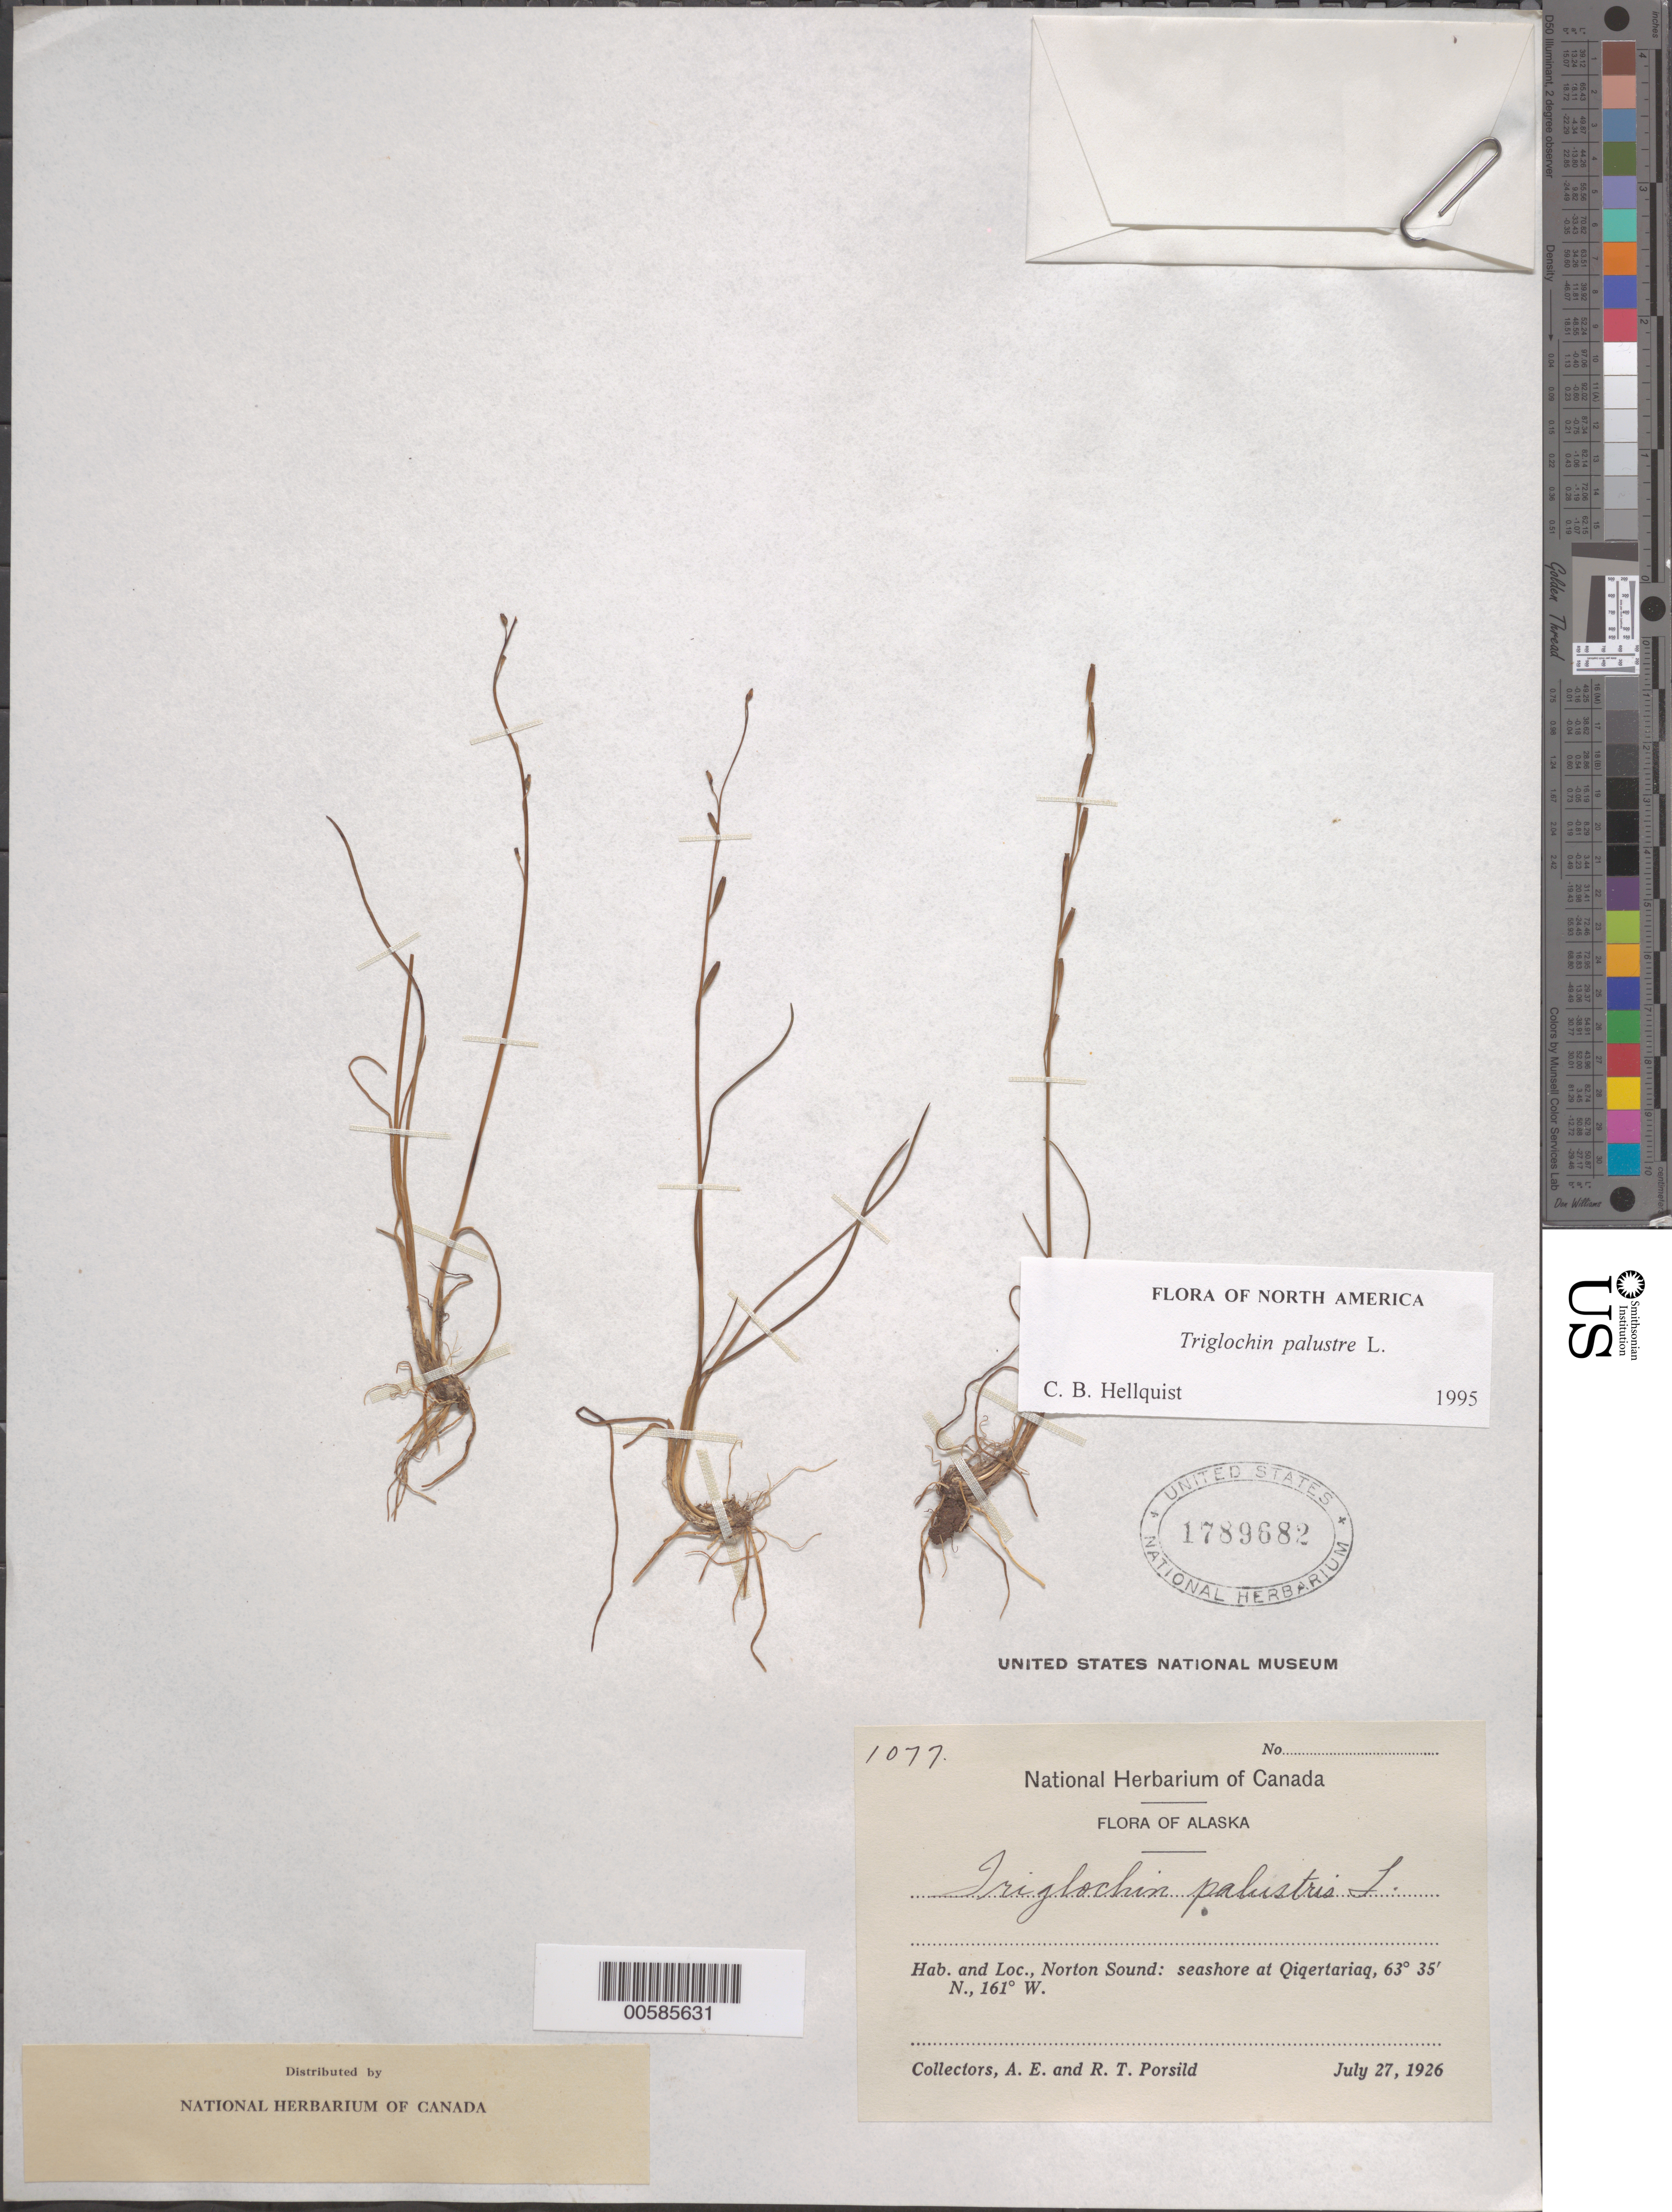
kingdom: Plantae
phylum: Tracheophyta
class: Liliopsida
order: Alismatales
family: Juncaginaceae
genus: Triglochin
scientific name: Triglochin palustris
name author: L.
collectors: A. E. Porsild & R. T. Porsild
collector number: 1077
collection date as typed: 27 Jul 1926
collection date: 1926-07-27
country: United States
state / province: Alaska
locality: Norton Sound, shore at Qiqertariaq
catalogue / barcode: US 1789682